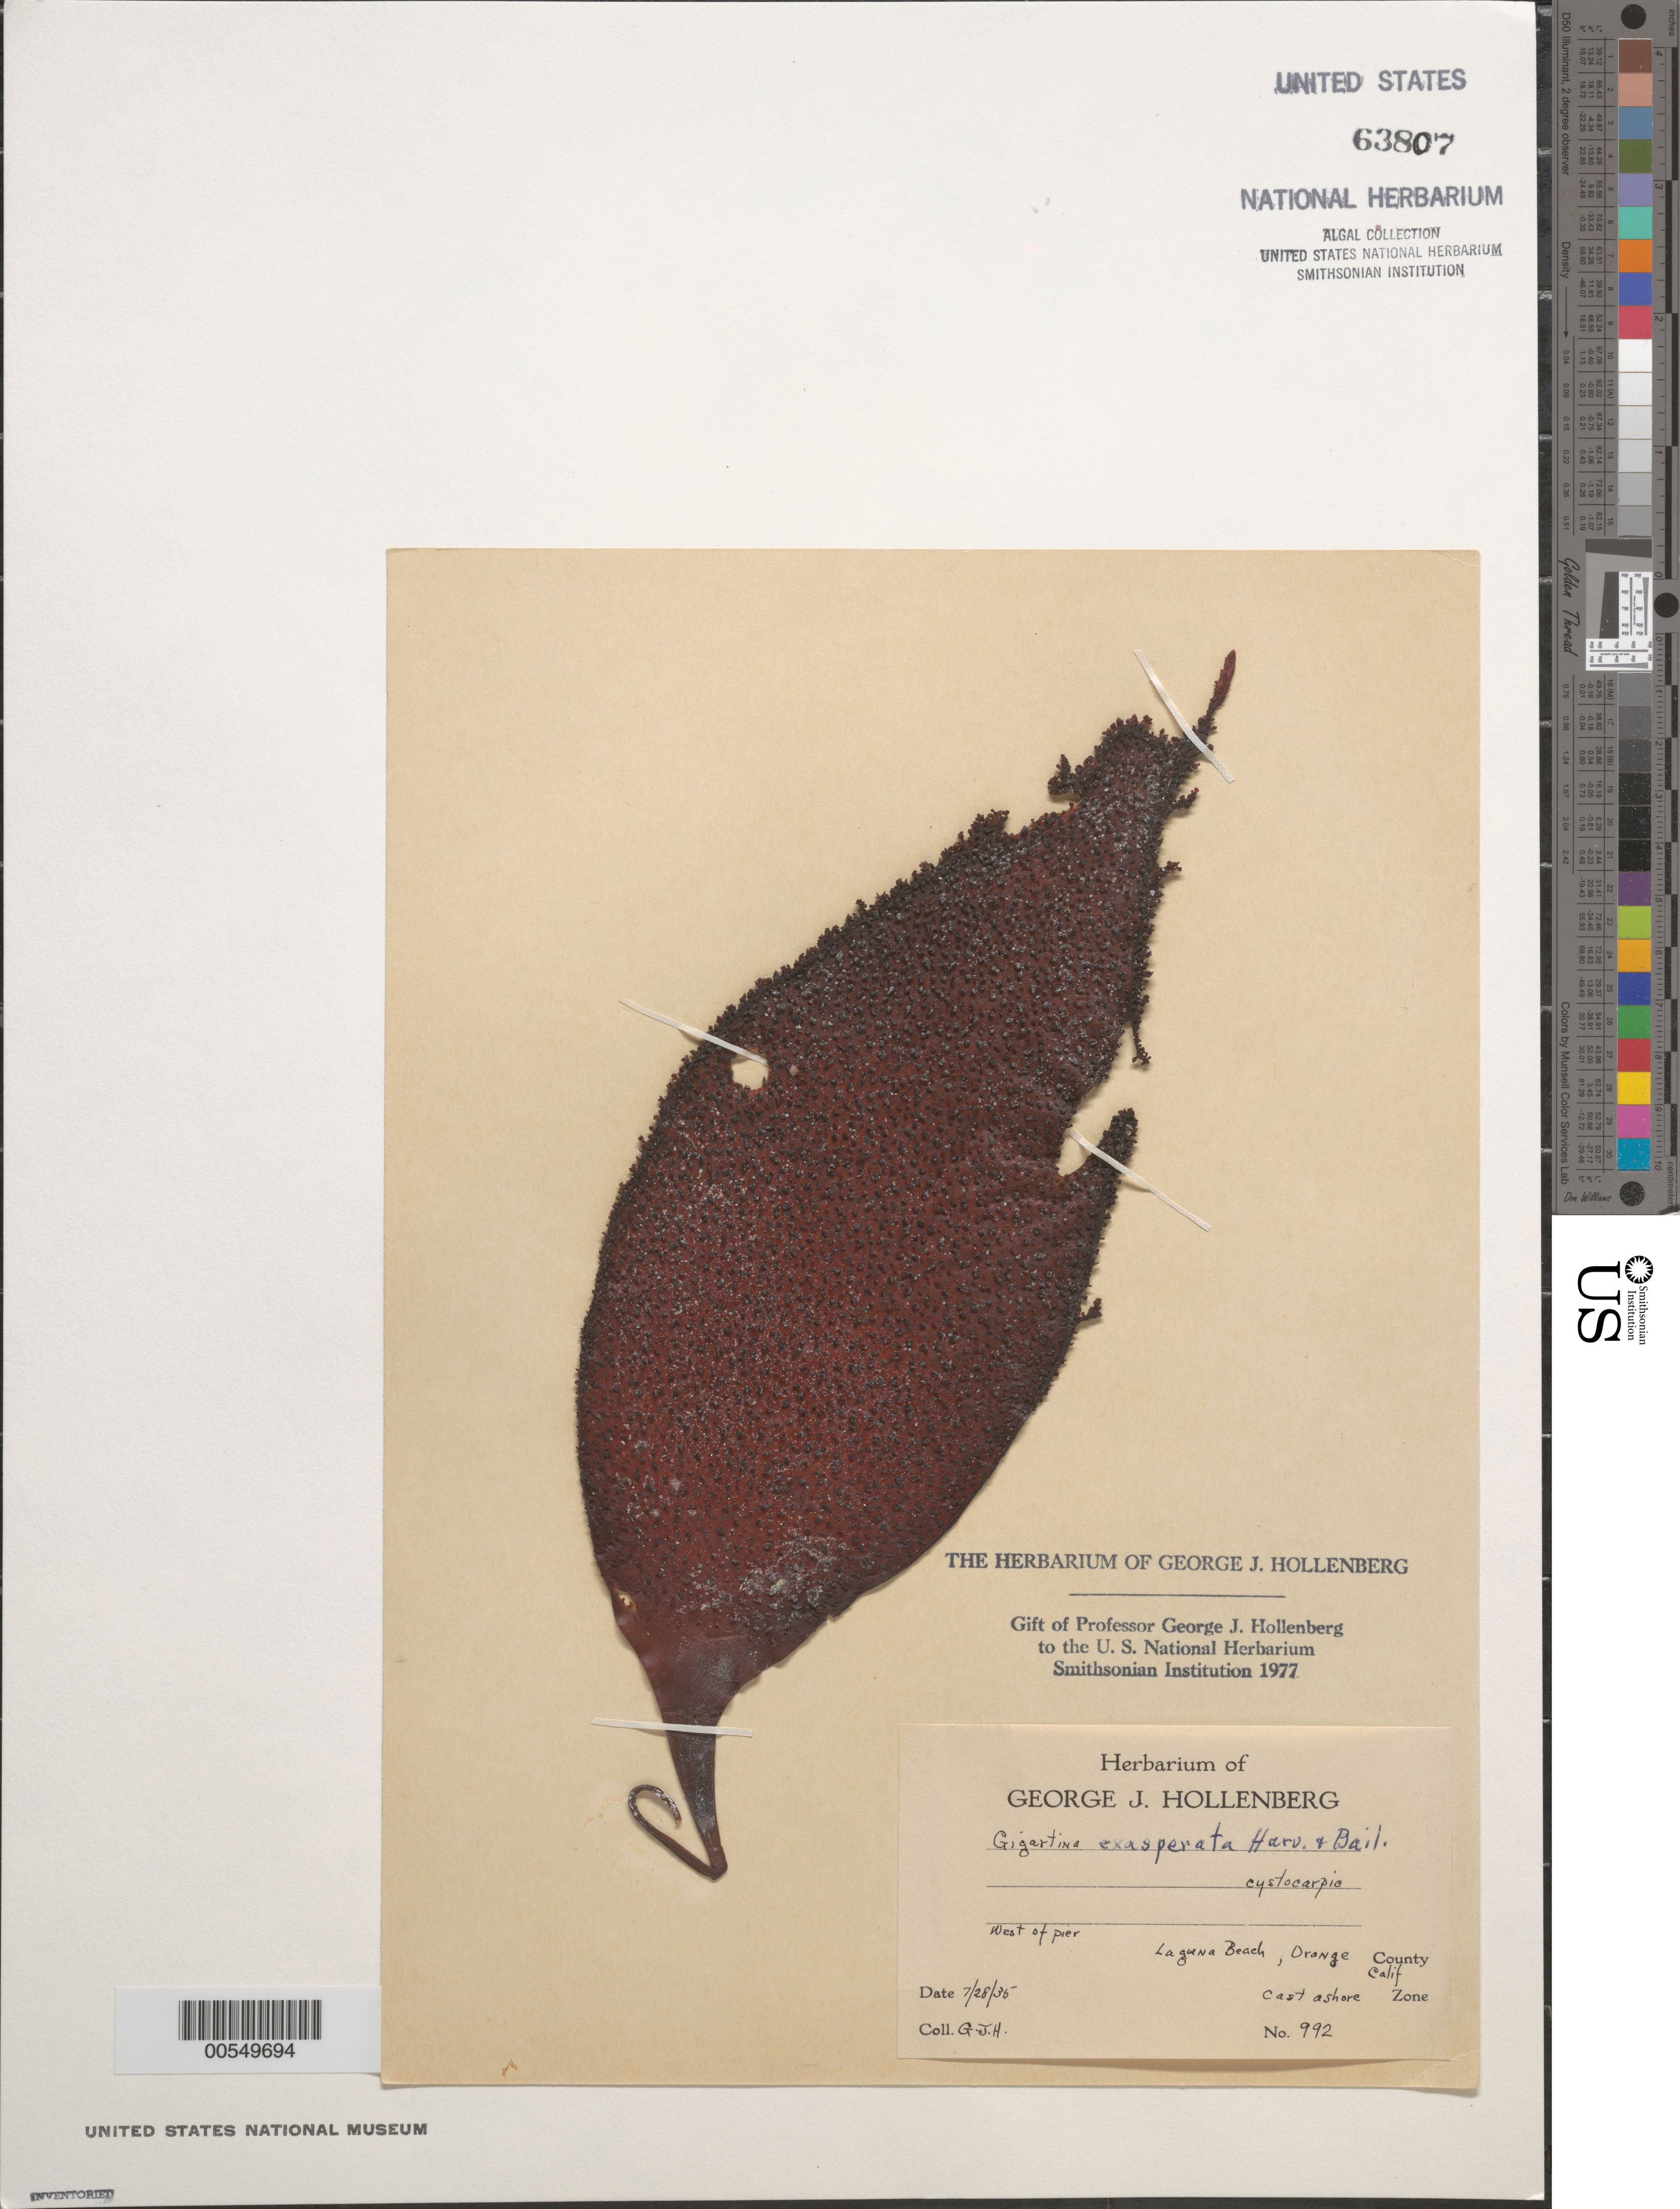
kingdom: Plantae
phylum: Rhodophyta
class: Florideophyceae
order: Gigartinales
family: Gigartinaceae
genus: Chondracanthus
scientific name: Chondracanthus exasperatus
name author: (Harv. & J. Bailey) J.R. Hughey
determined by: Algae name updating Project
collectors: G. Hollenberg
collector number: GJH 992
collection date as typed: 28 Jul 1935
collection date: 1935-07-28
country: United States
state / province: California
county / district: Orange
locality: Laguna Beach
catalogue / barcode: US 63807